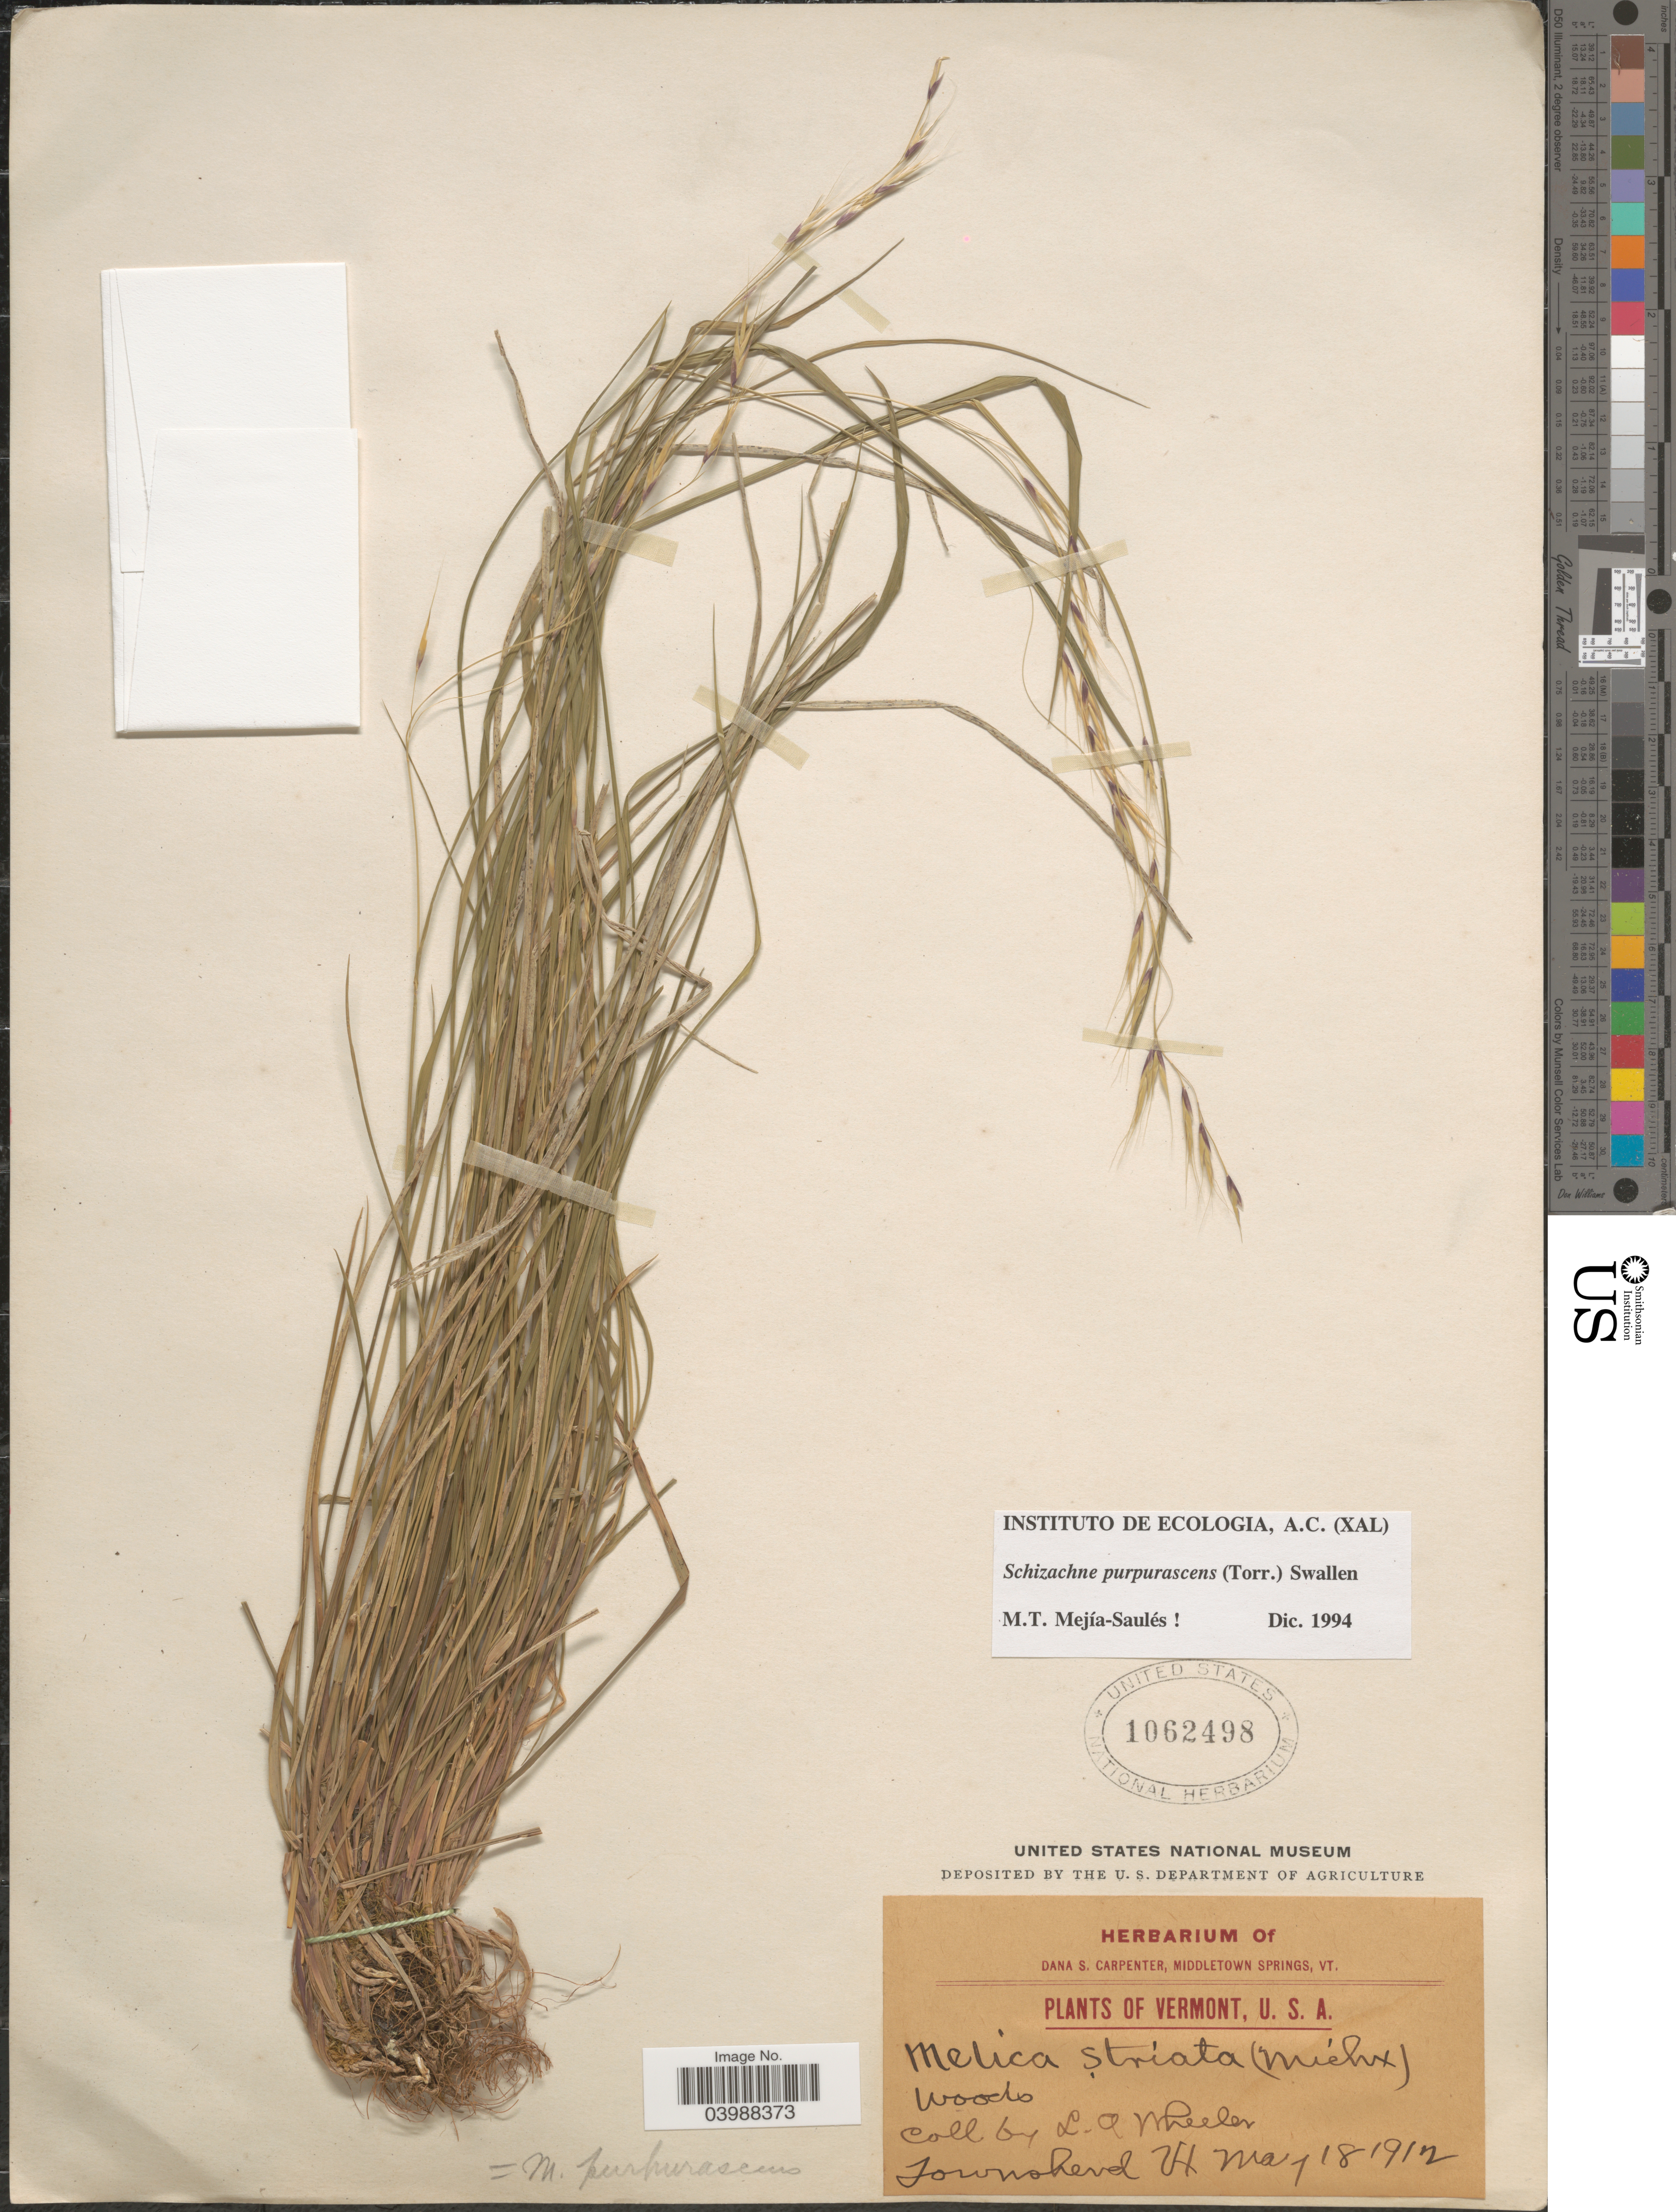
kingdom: Plantae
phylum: Tracheophyta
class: Liliopsida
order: Poales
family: Poaceae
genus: Schizachne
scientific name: Schizachne purpurascens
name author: (Torr.) Swallen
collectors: L. Wheeler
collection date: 1912-05-18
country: United States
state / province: Vermont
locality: Townshend.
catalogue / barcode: US 1062498